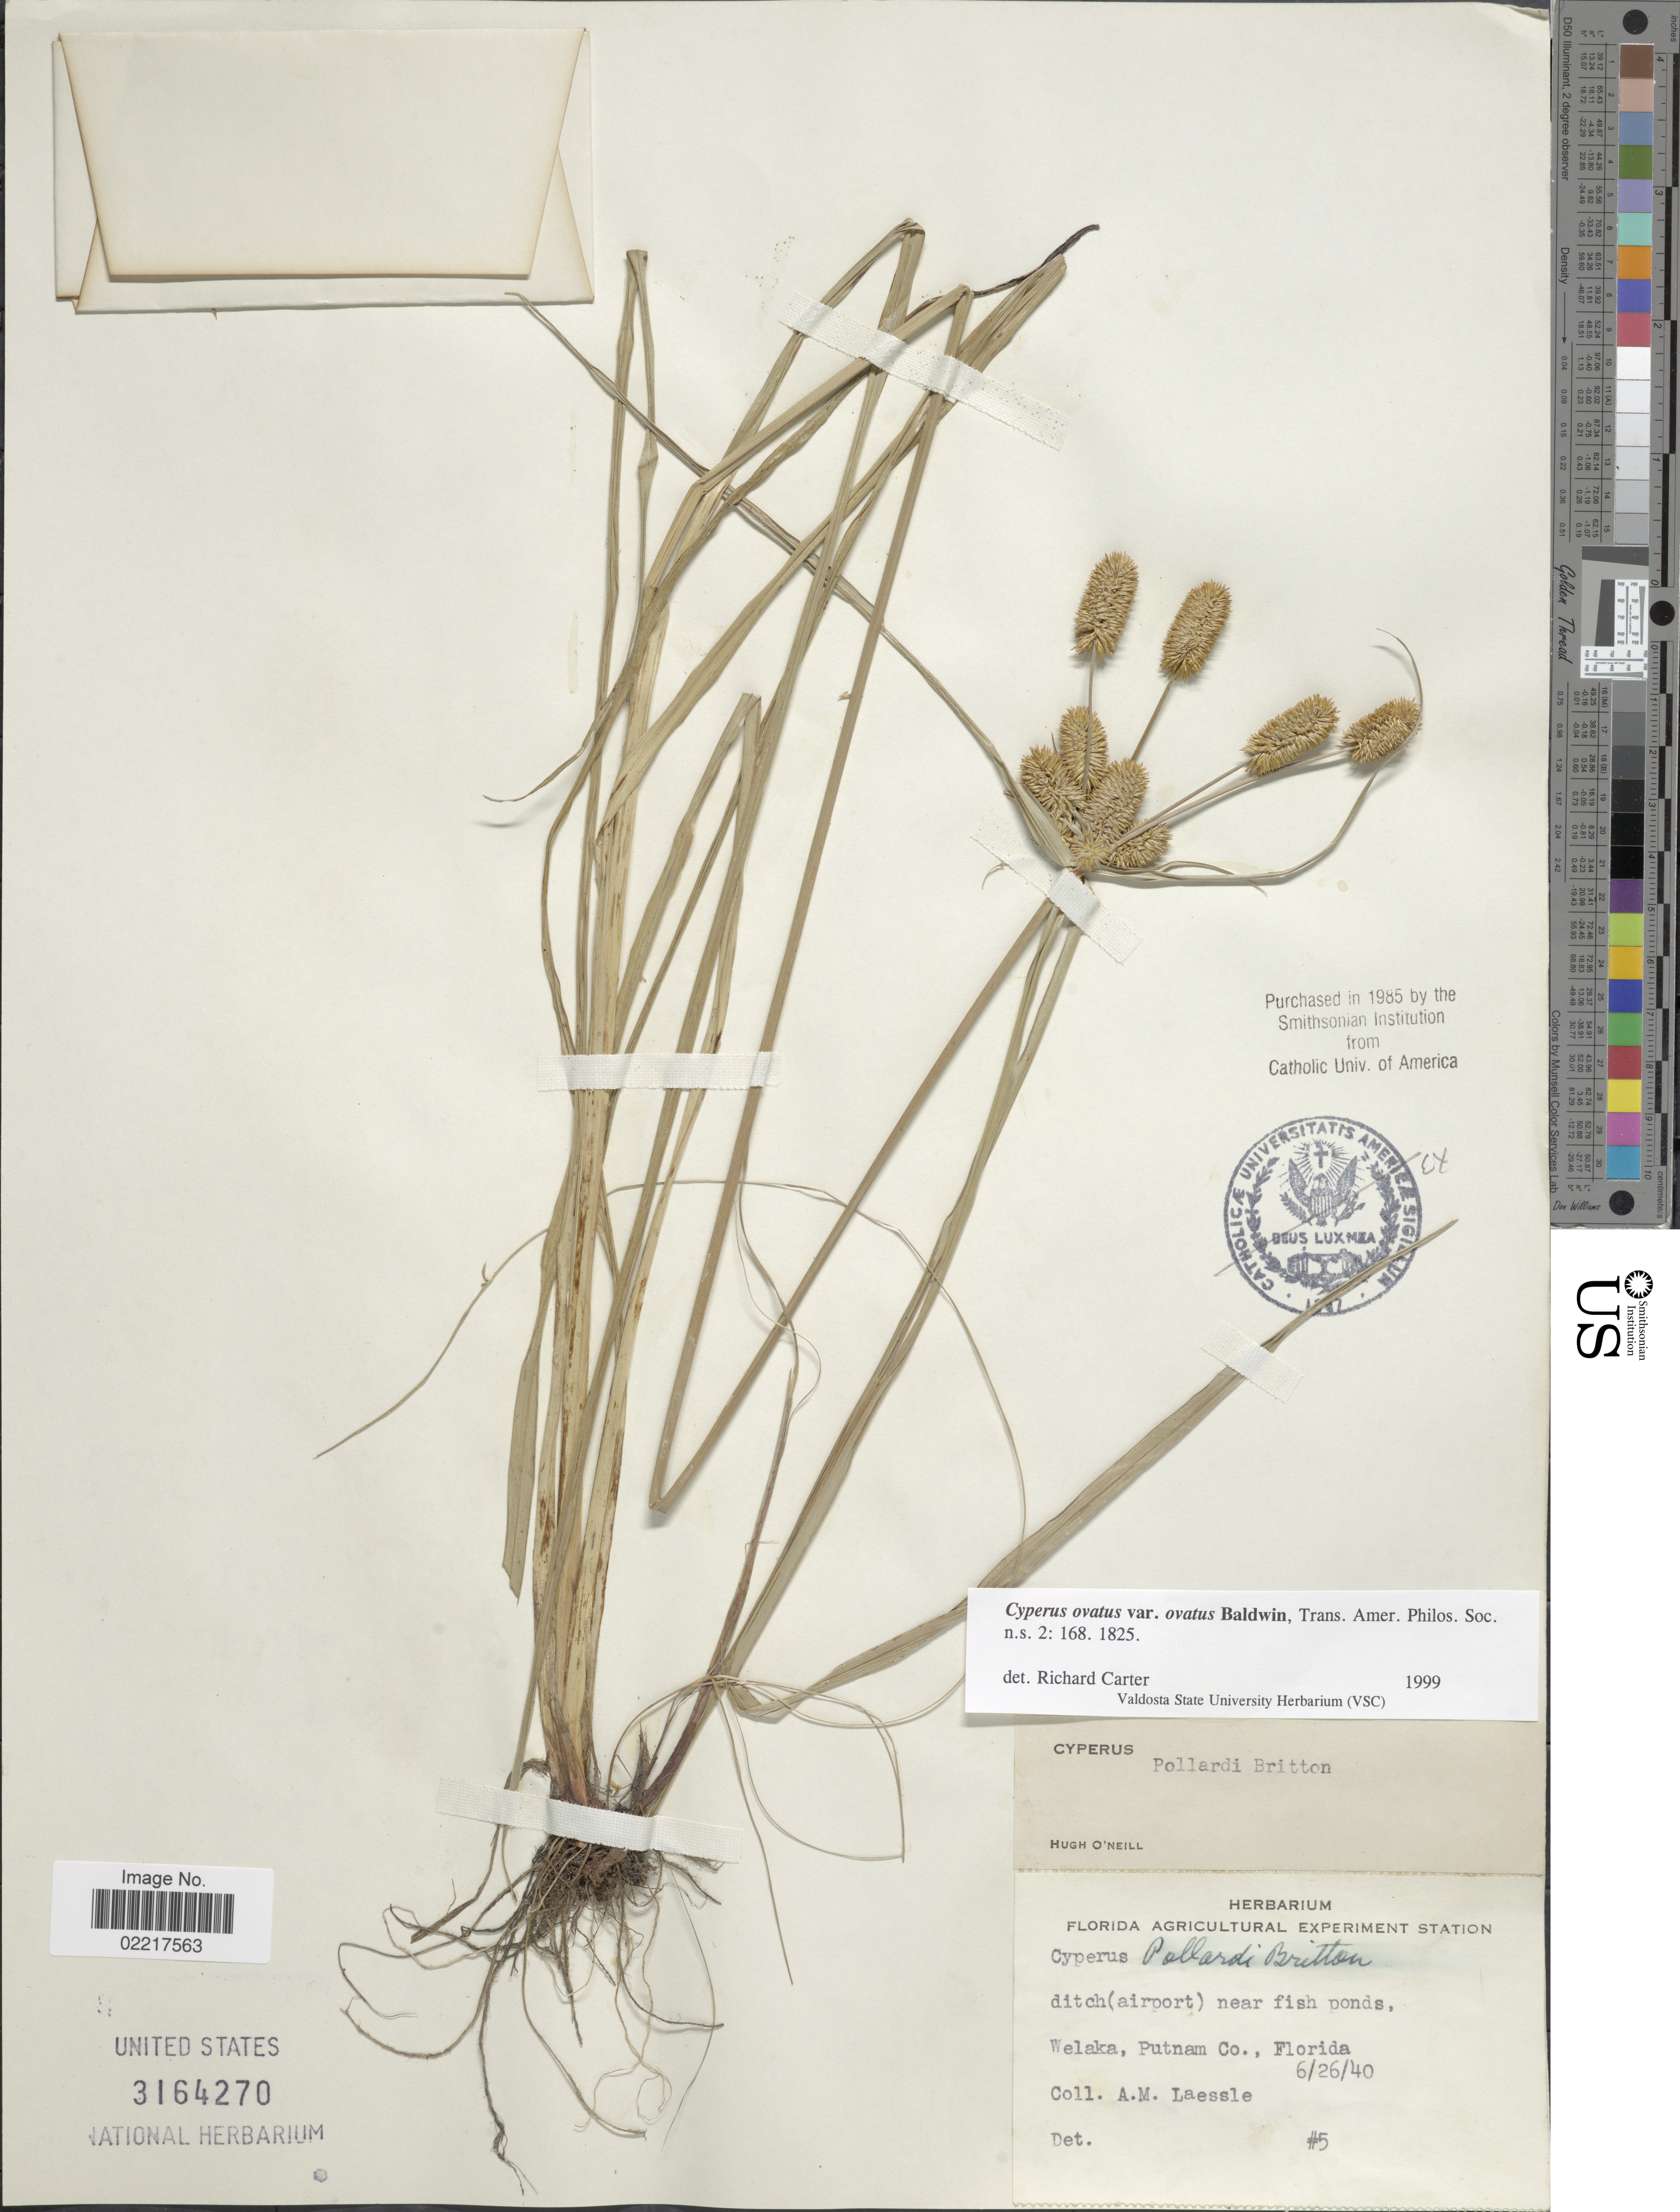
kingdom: Plantae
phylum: Tracheophyta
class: Liliopsida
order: Poales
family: Cyperaceae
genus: Cyperus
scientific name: Cyperus ovatus var. ovatus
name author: Baldwin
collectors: A. Laessle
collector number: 5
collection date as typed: Transcribed d/m/y: 26/6/40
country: United States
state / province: Florida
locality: Ditch (airport) near fish ponds, Welaka, Putnam Co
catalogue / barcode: US 3164270